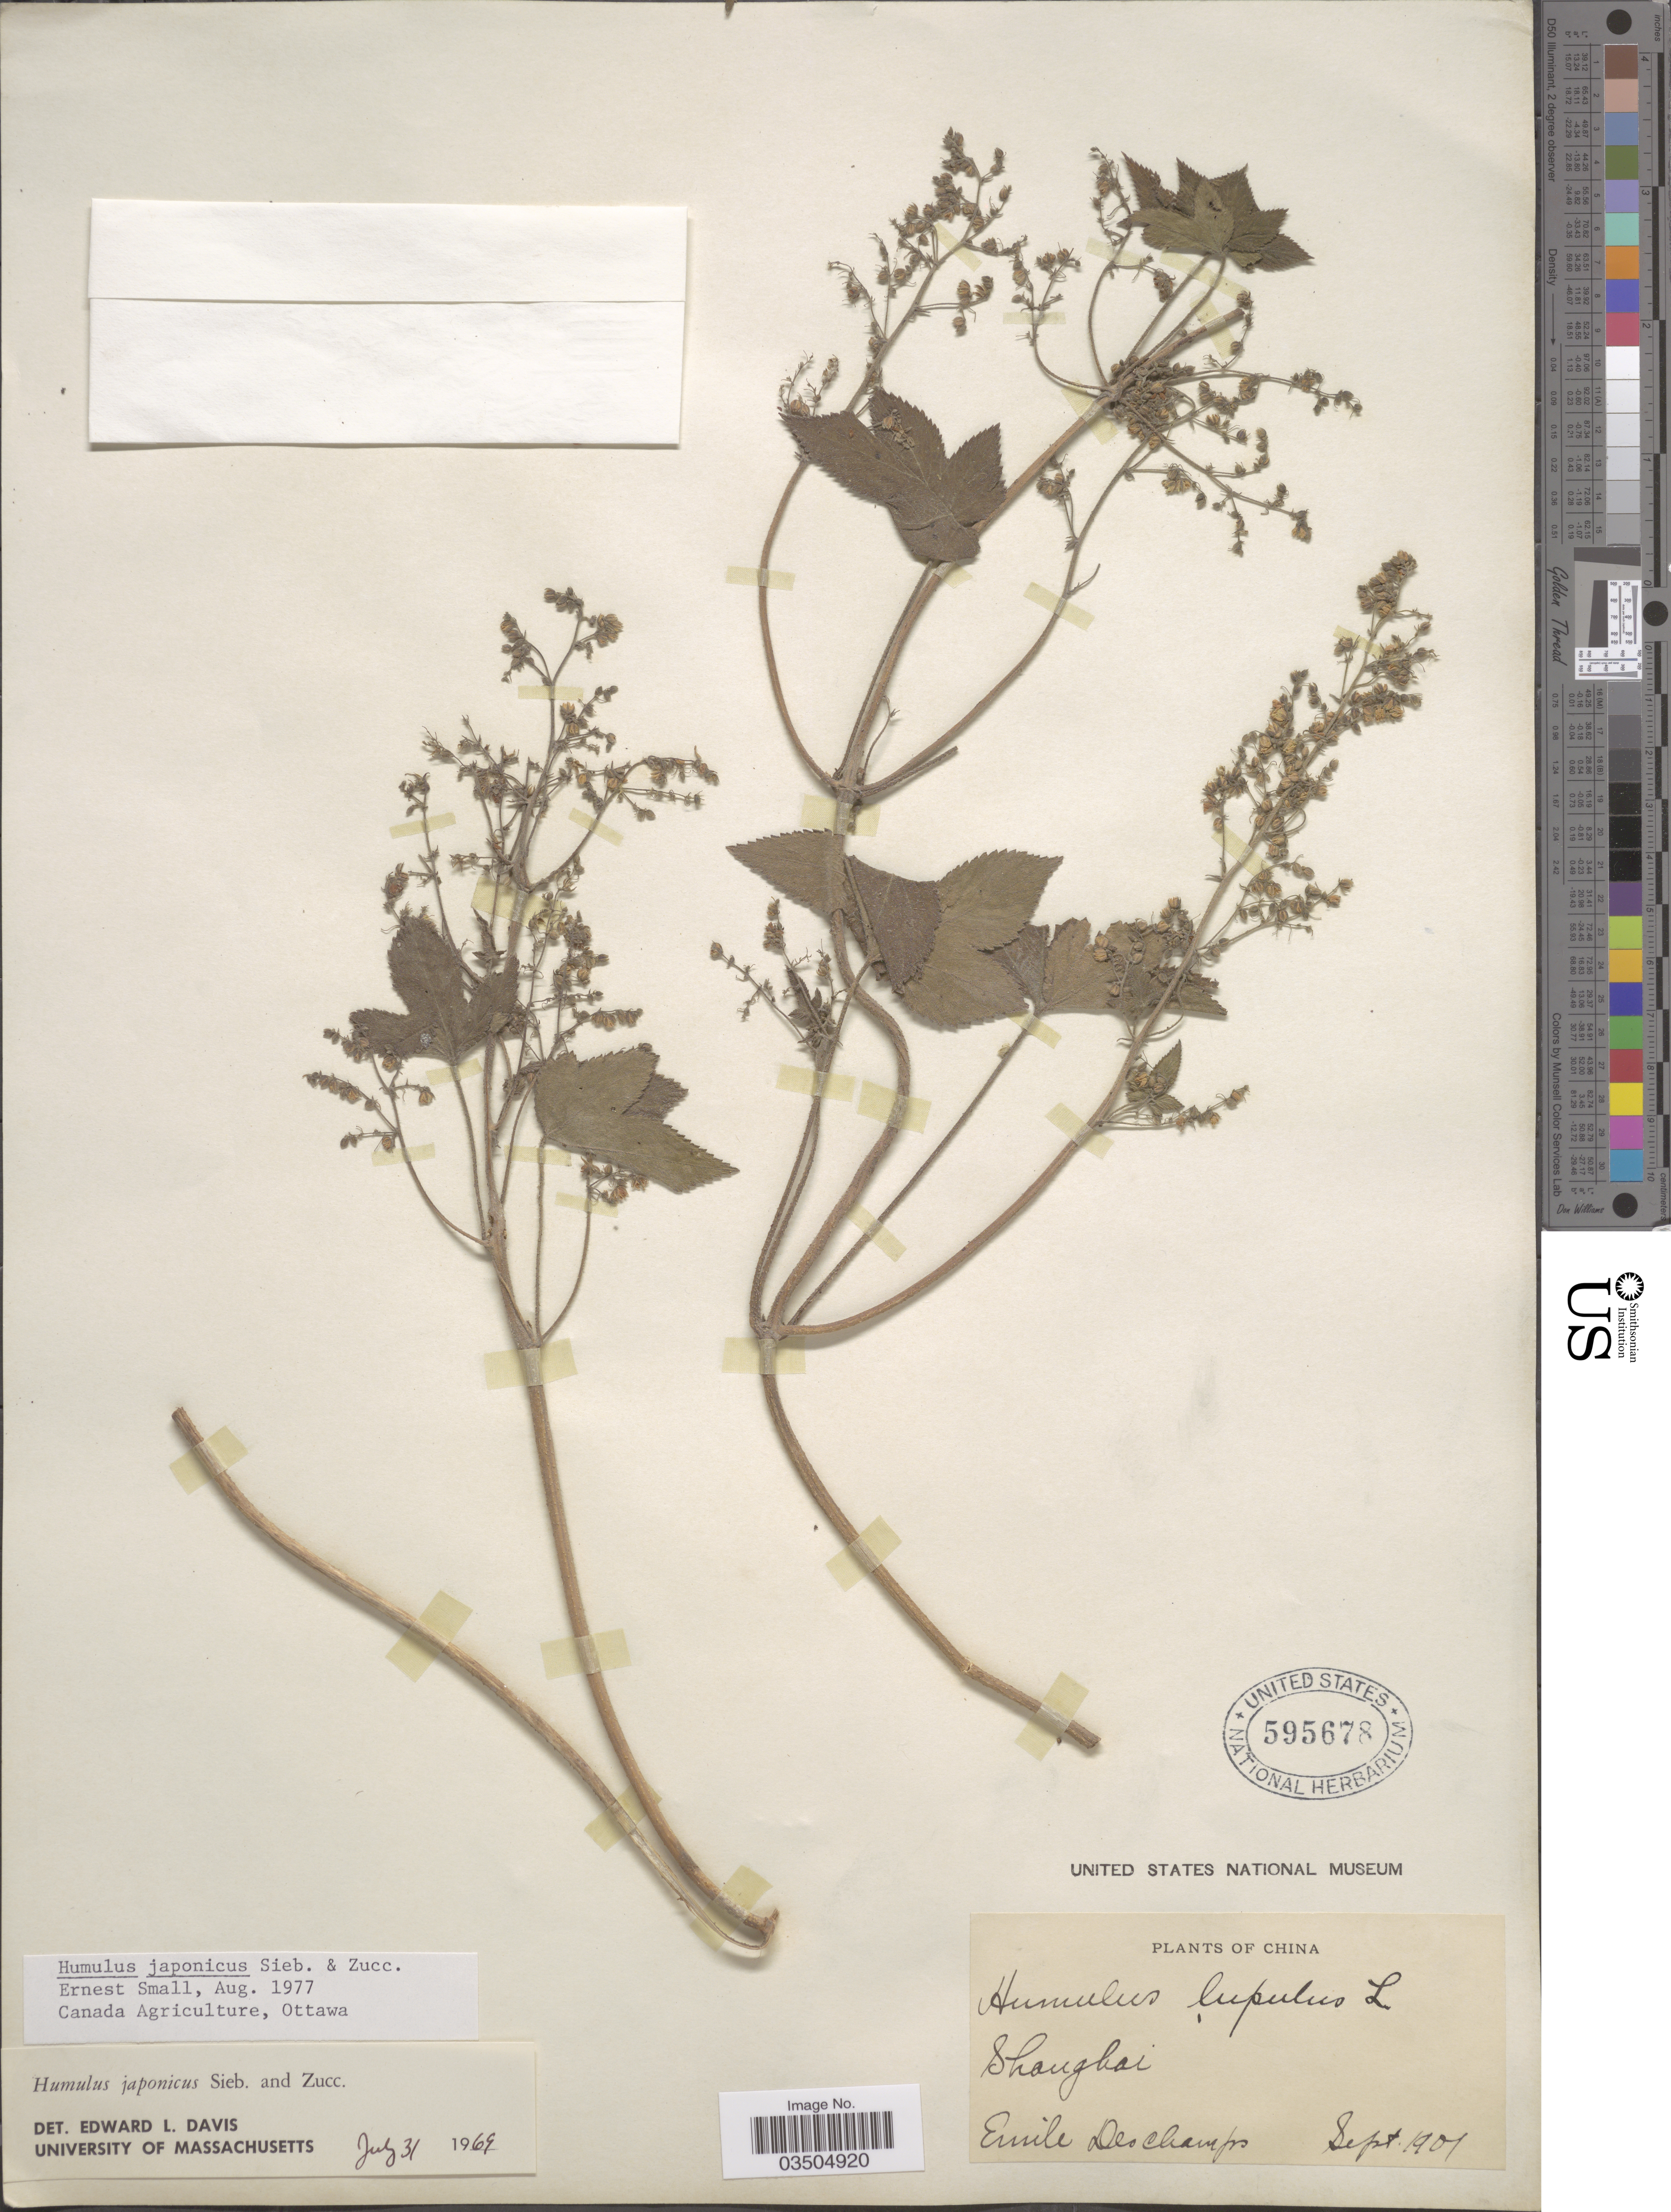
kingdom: Plantae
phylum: Tracheophyta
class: Magnoliopsida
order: Rosales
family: Cannabaceae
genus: Humulus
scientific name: Humulus japonicus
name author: Siebold & Zucc.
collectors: E. Deschamps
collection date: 1901-09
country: China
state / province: Shanghai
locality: Shanghai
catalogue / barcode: US 595678